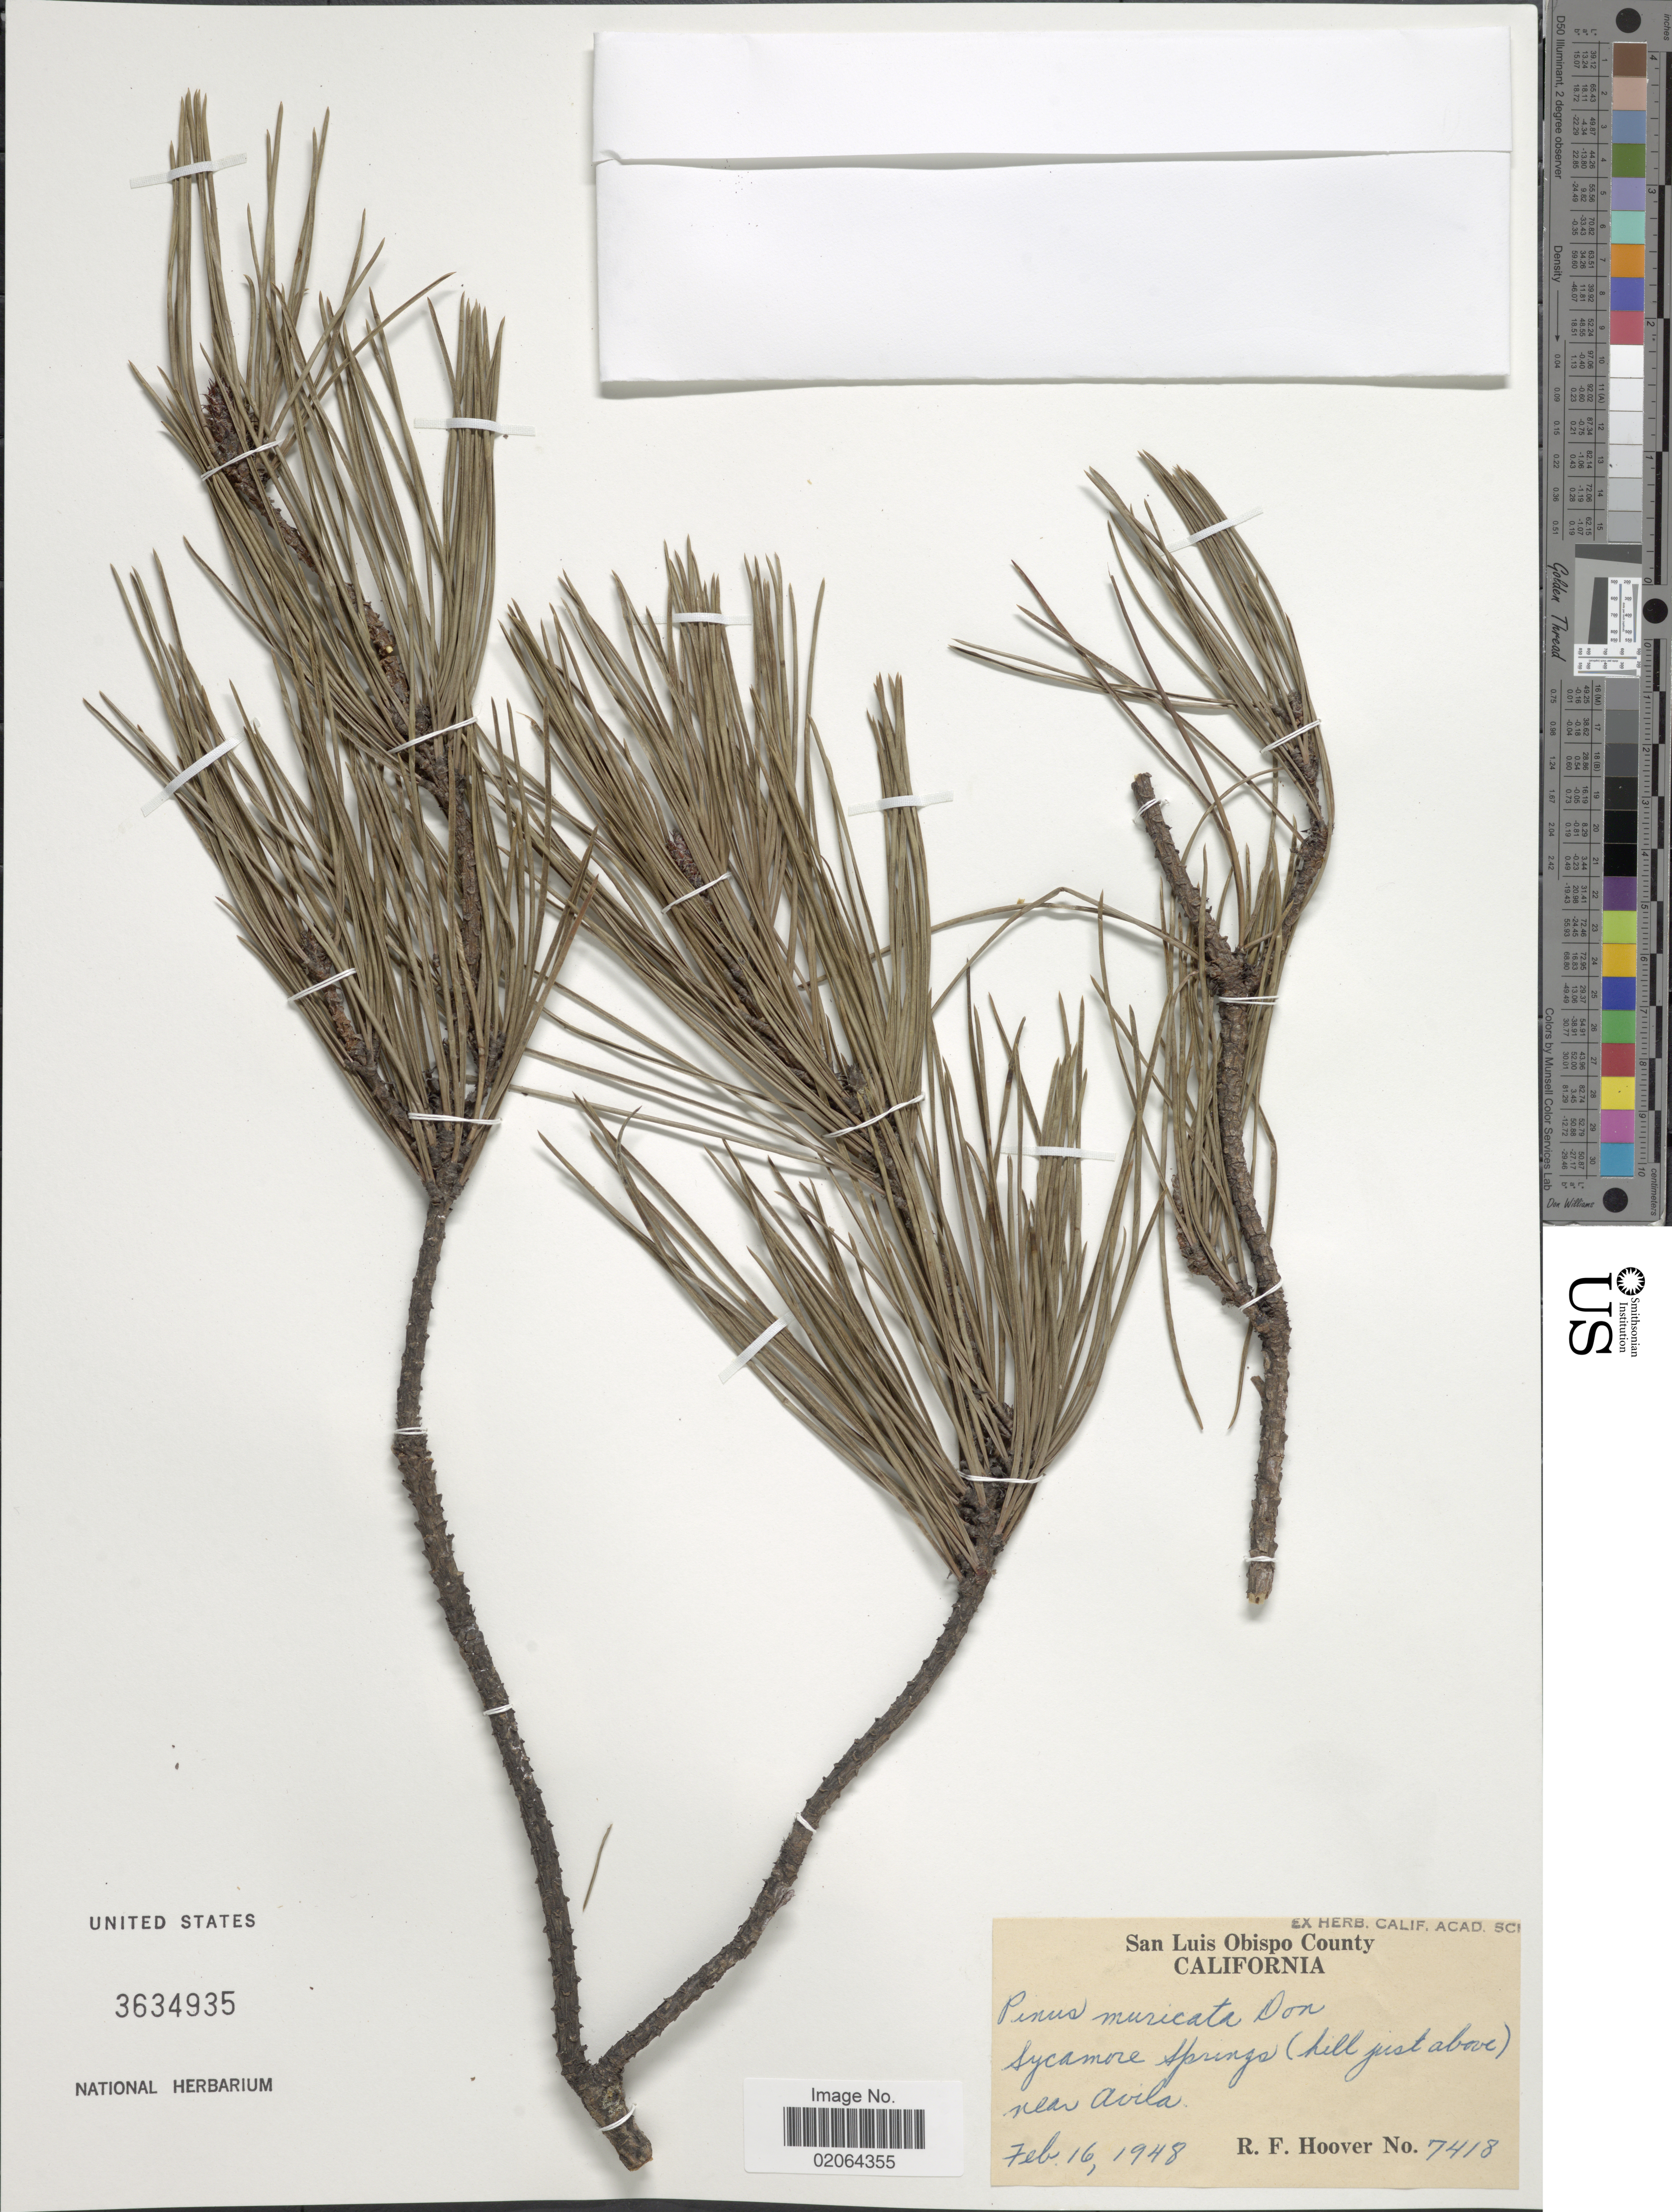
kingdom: Plantae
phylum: Tracheophyta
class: Pinopsida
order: Pinales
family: Pinaceae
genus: Pinus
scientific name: Pinus muricata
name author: D. Don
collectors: R. F. Hoover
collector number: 7418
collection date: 1948-02-16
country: United States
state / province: California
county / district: San Luis Obispo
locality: San Luis Obispo County, California. Near Avila.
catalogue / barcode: US 3634935